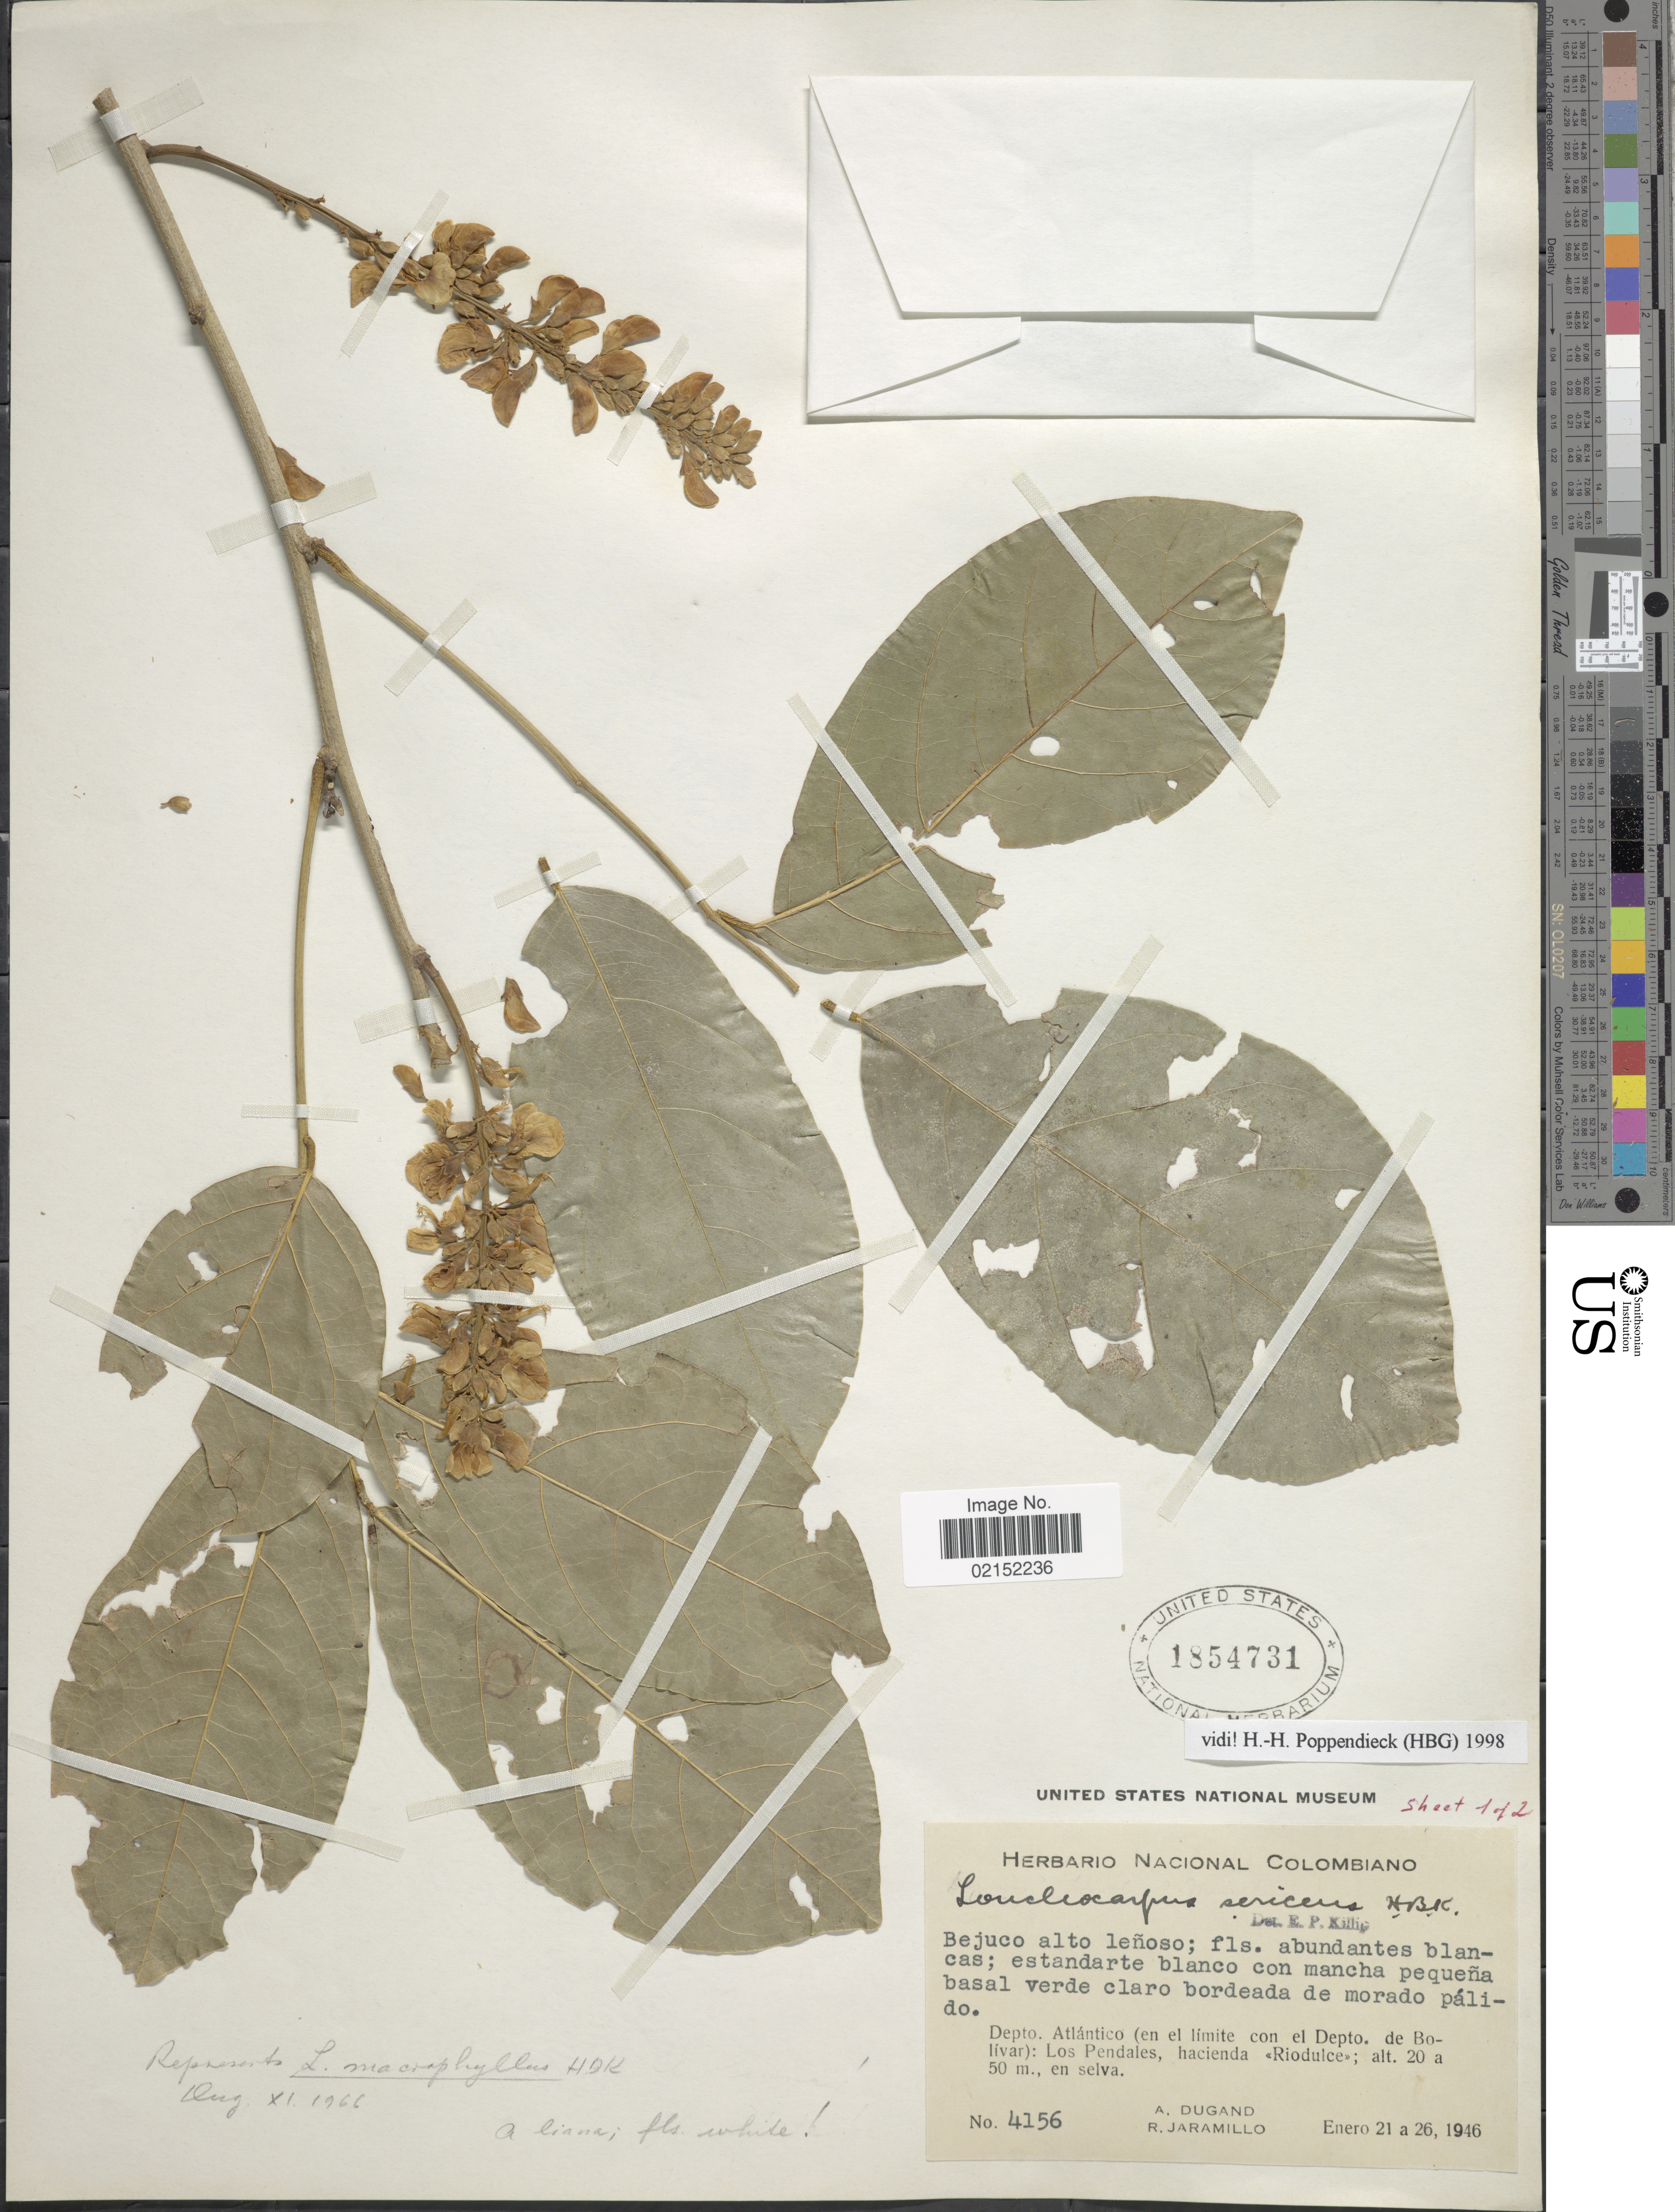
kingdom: Plantae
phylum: Tracheophyta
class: Magnoliopsida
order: Fabales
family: Fabaceae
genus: Lonchocarpus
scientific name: Lonchocarpus macrophyllus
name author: Kunth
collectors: A. Dugand & R. Jaramillo M.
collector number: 4156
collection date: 1946-01-21/1946-01-26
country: Colombia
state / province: Atlántico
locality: Depto Atlantico (en el limite con el Depto. de Bolivar): Los Pendales, hacienda, Riodulce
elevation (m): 20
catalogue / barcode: US 1854731